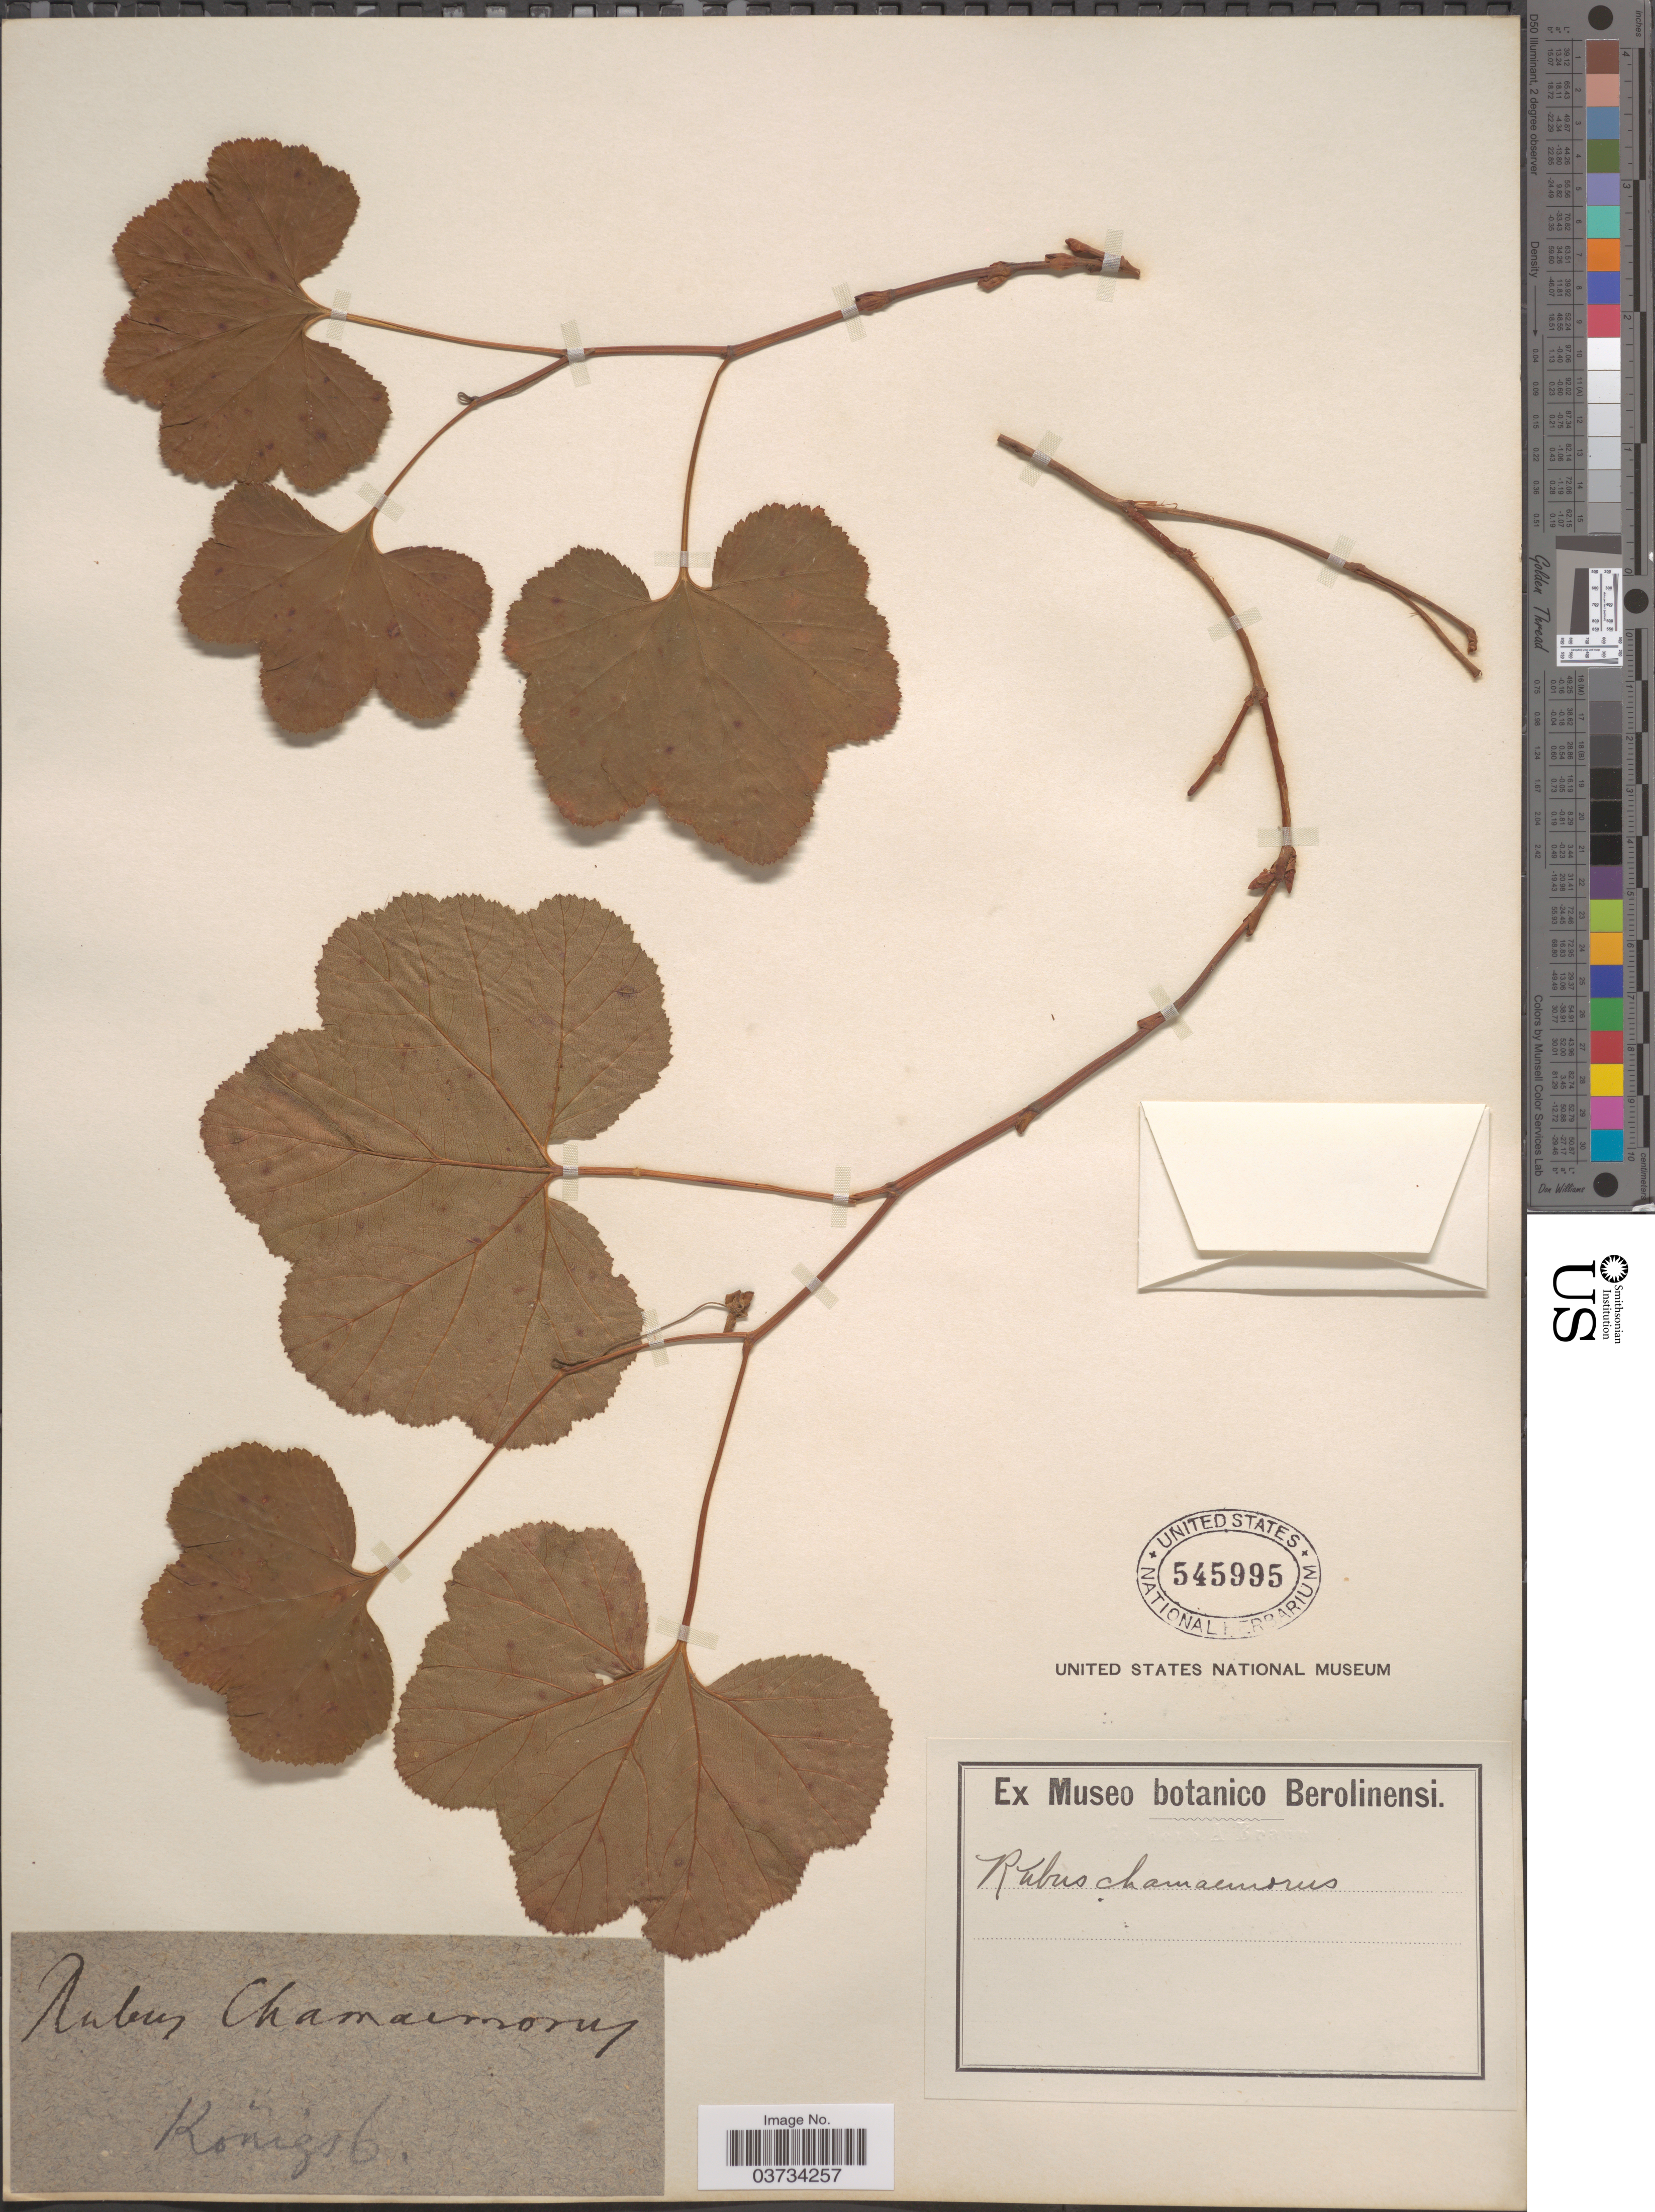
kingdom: Plantae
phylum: Tracheophyta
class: Magnoliopsida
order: Rosales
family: Rosaceae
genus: Rubus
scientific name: Rubus chamaemorus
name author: L.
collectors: ex Museo Botanico Berolinensi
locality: Königsb.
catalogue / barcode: US 545995